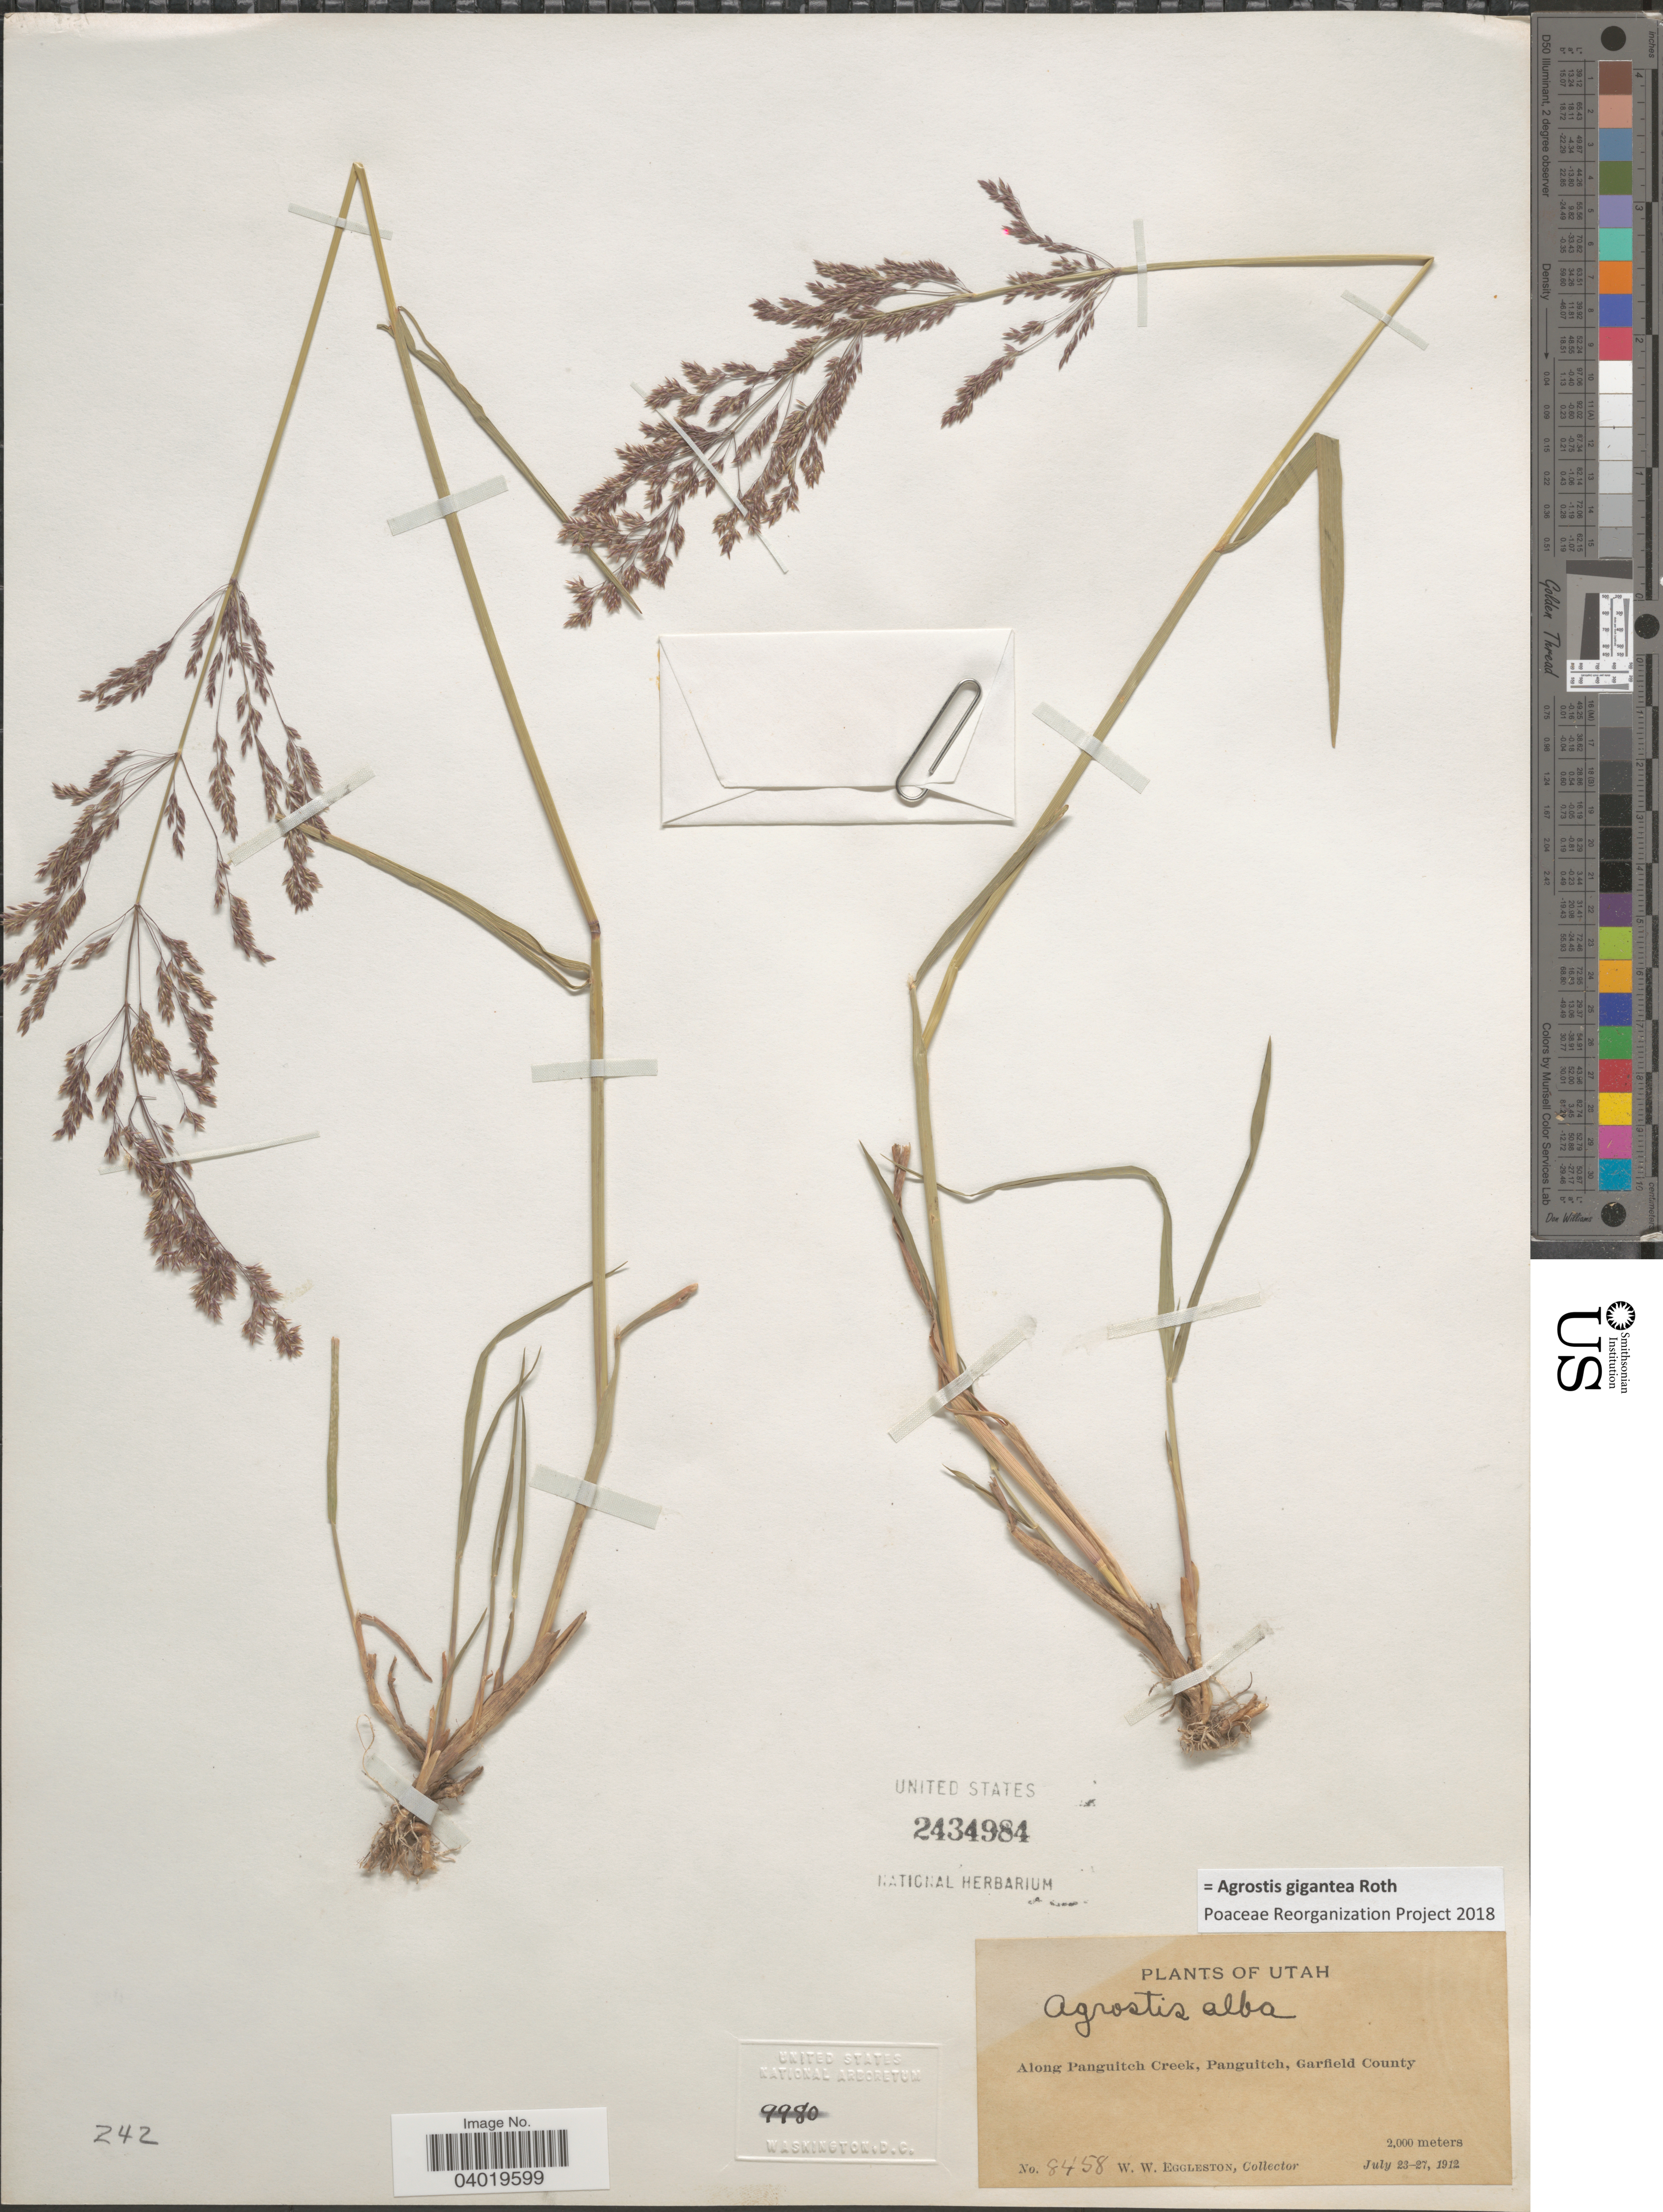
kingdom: Plantae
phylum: Tracheophyta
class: Liliopsida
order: Poales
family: Poaceae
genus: Agrostis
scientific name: Agrostis gigantea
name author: Roth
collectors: W. W. Eggleston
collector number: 8458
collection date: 1912-07-23/1912-07-27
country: United States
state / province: Utah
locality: Along Panguitch Creek, Panguitch, Garfield County.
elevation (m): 2000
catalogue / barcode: US 2434984